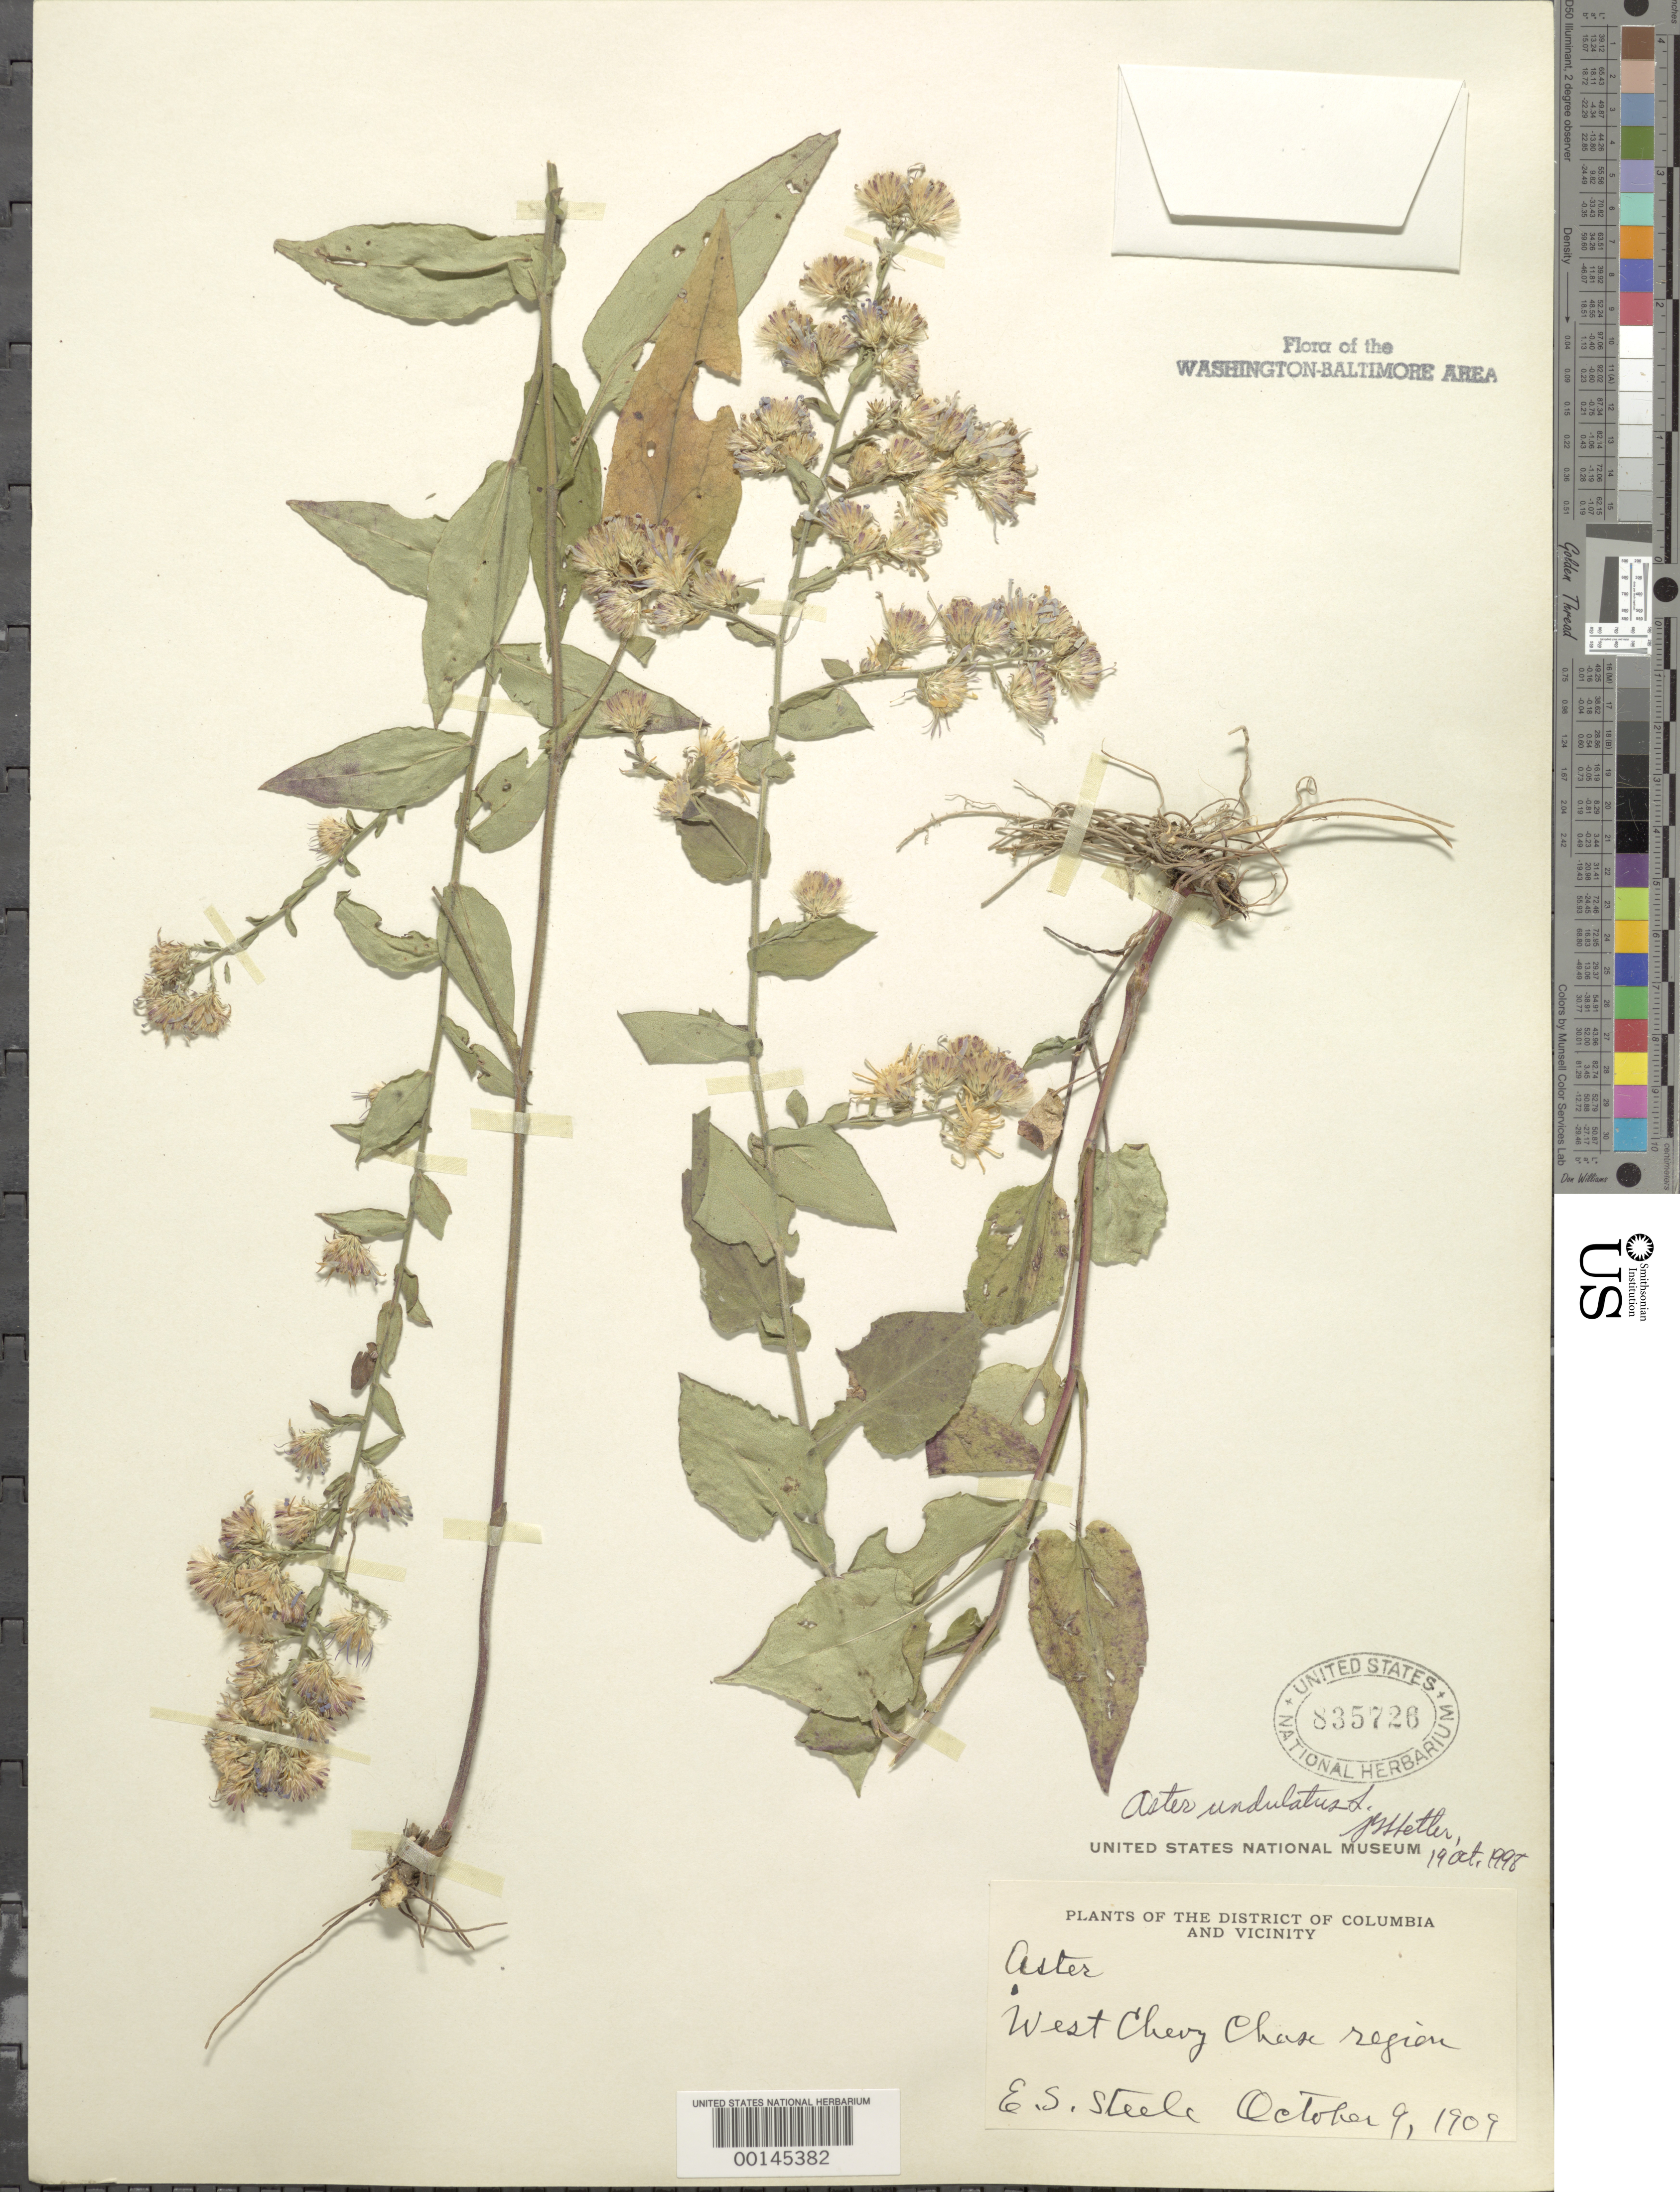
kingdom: Plantae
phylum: Tracheophyta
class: Magnoliopsida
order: Asterales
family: Asteraceae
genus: Symphyotrichum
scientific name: Symphyotrichum undulatum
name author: (L.) G.L. Nesom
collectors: E. Steele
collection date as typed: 09 Oct 1909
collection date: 1909-10-09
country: United States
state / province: District of Columbia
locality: West Chevy Chase Region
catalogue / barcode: US 835726